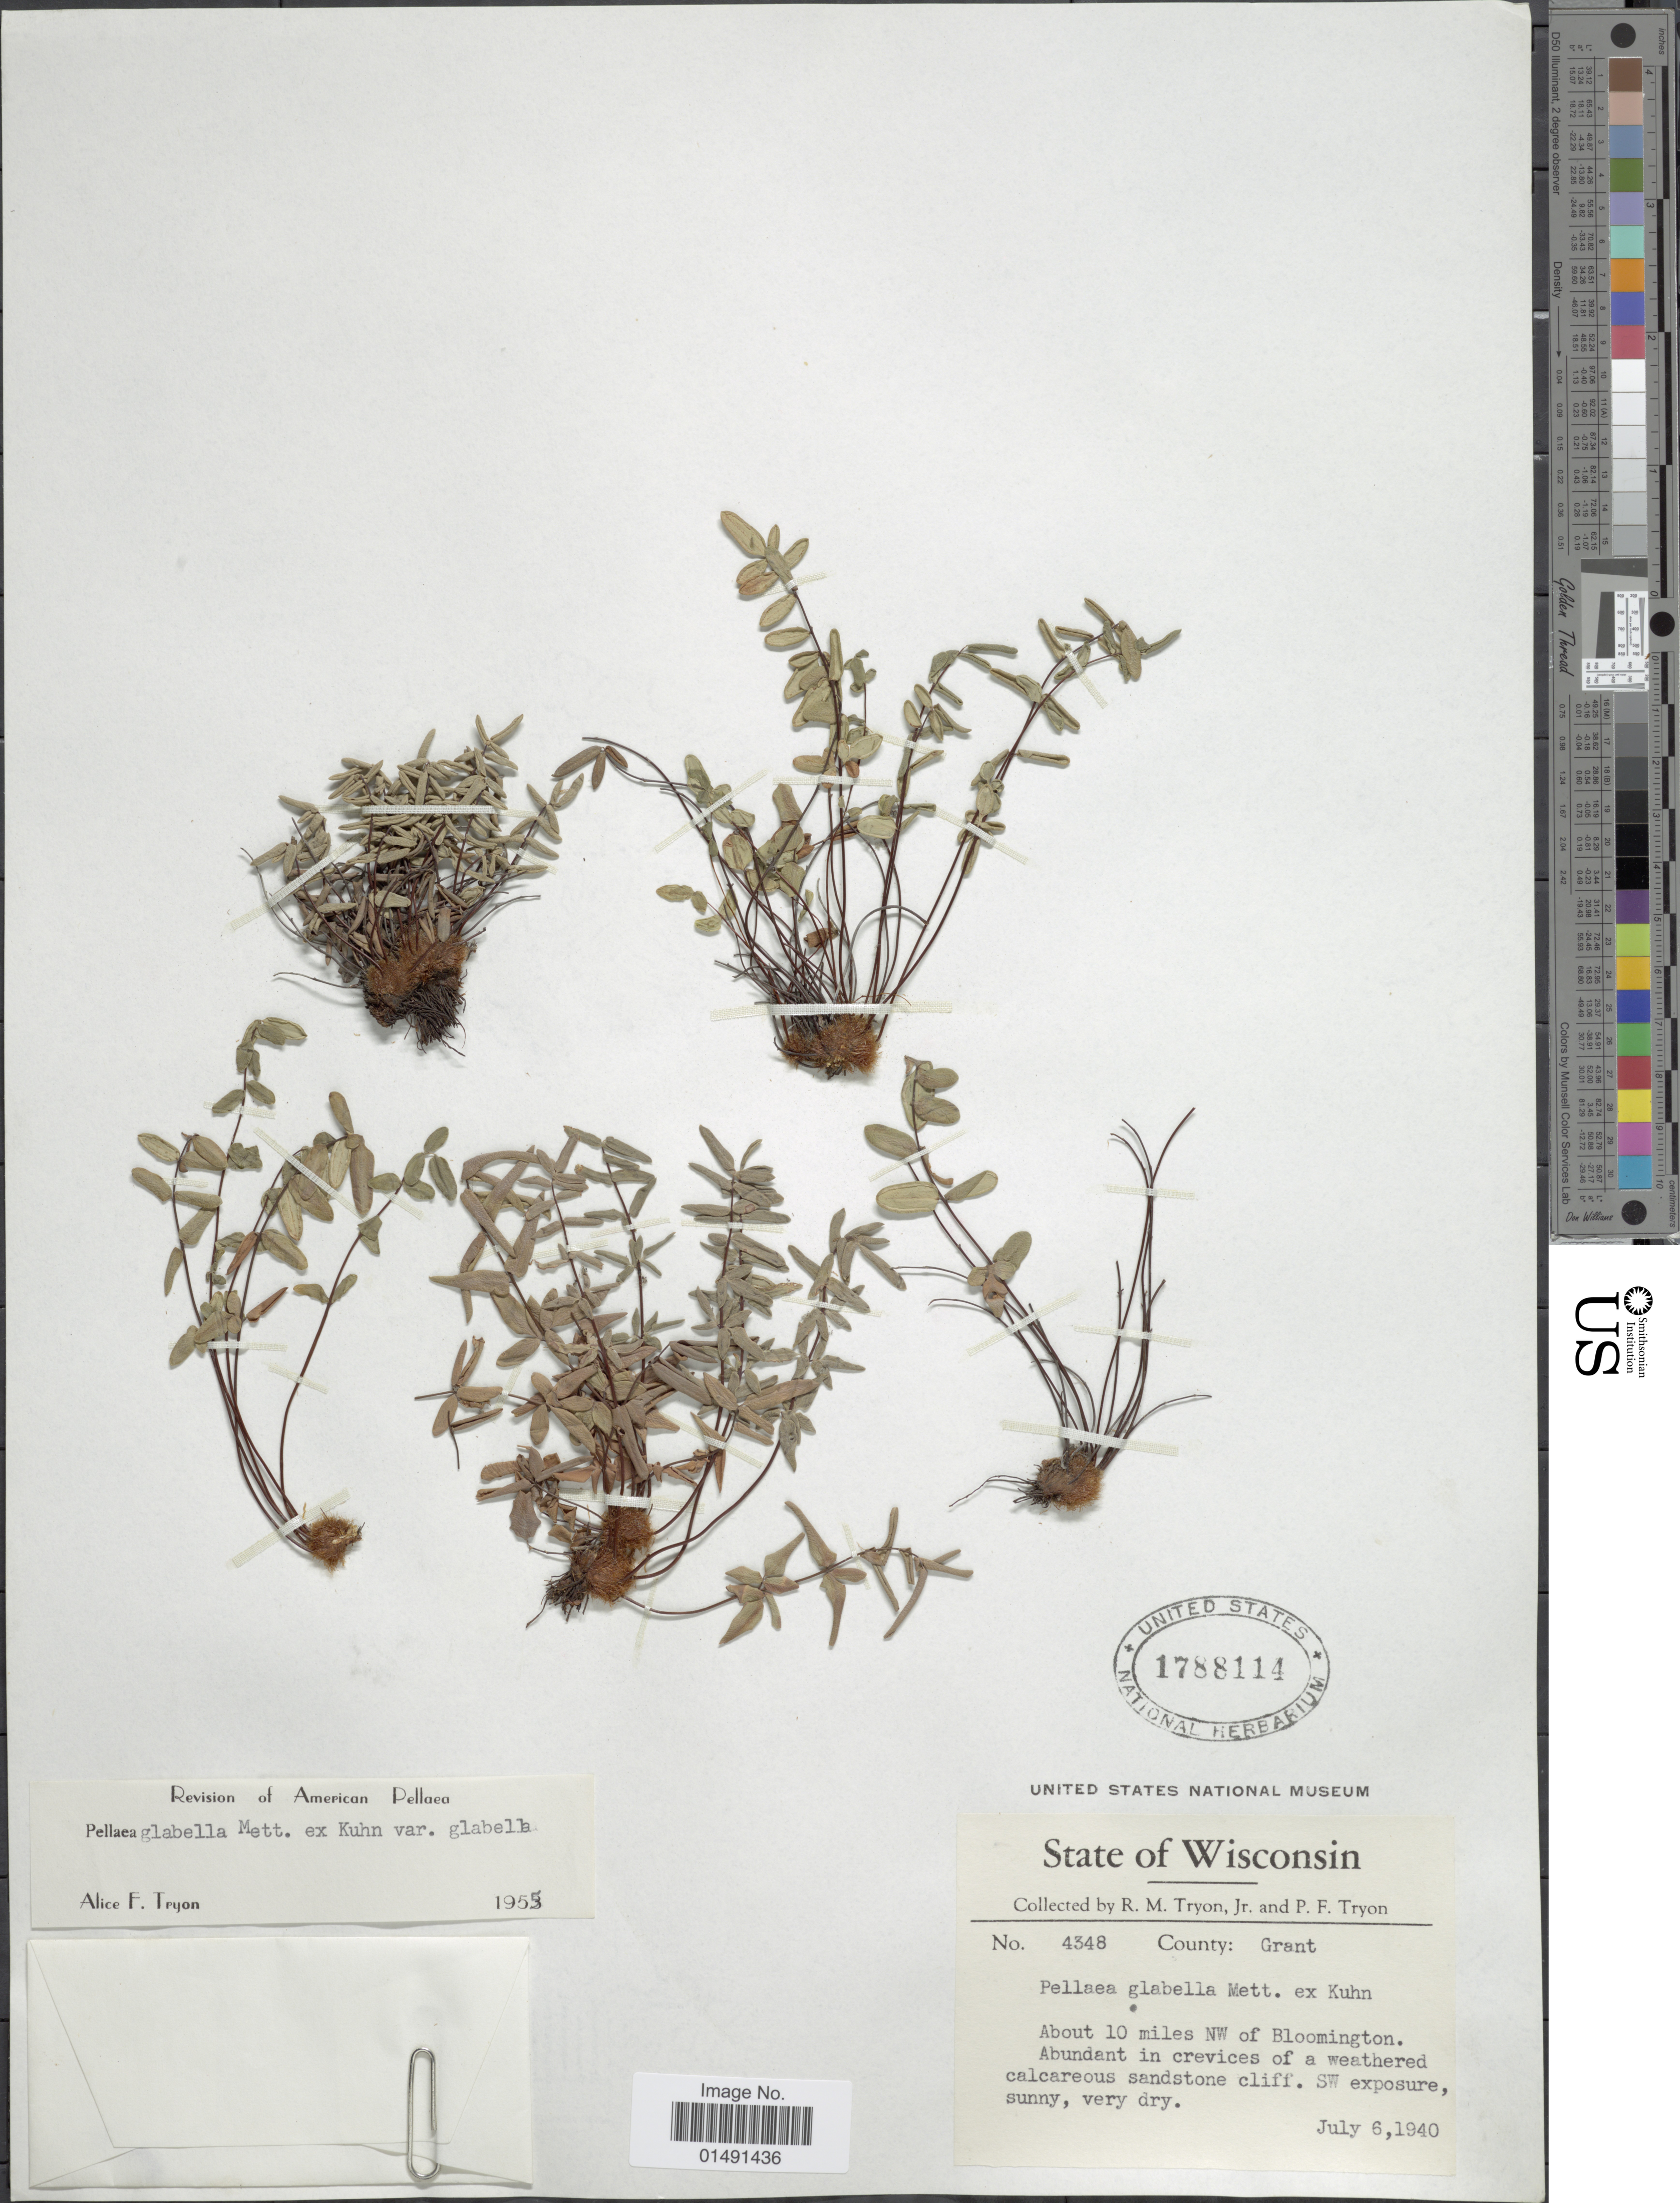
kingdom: Plantae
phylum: Tracheophyta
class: Polypodiopsida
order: Polypodiales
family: Pteridaceae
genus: Pellaea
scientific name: Pellaea glabella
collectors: R. M. Tryon & P. Tryon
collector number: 4348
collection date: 1940-07-06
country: United States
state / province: Wisconsin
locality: About 10 miles NW of Bloomington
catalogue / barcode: US 1788114